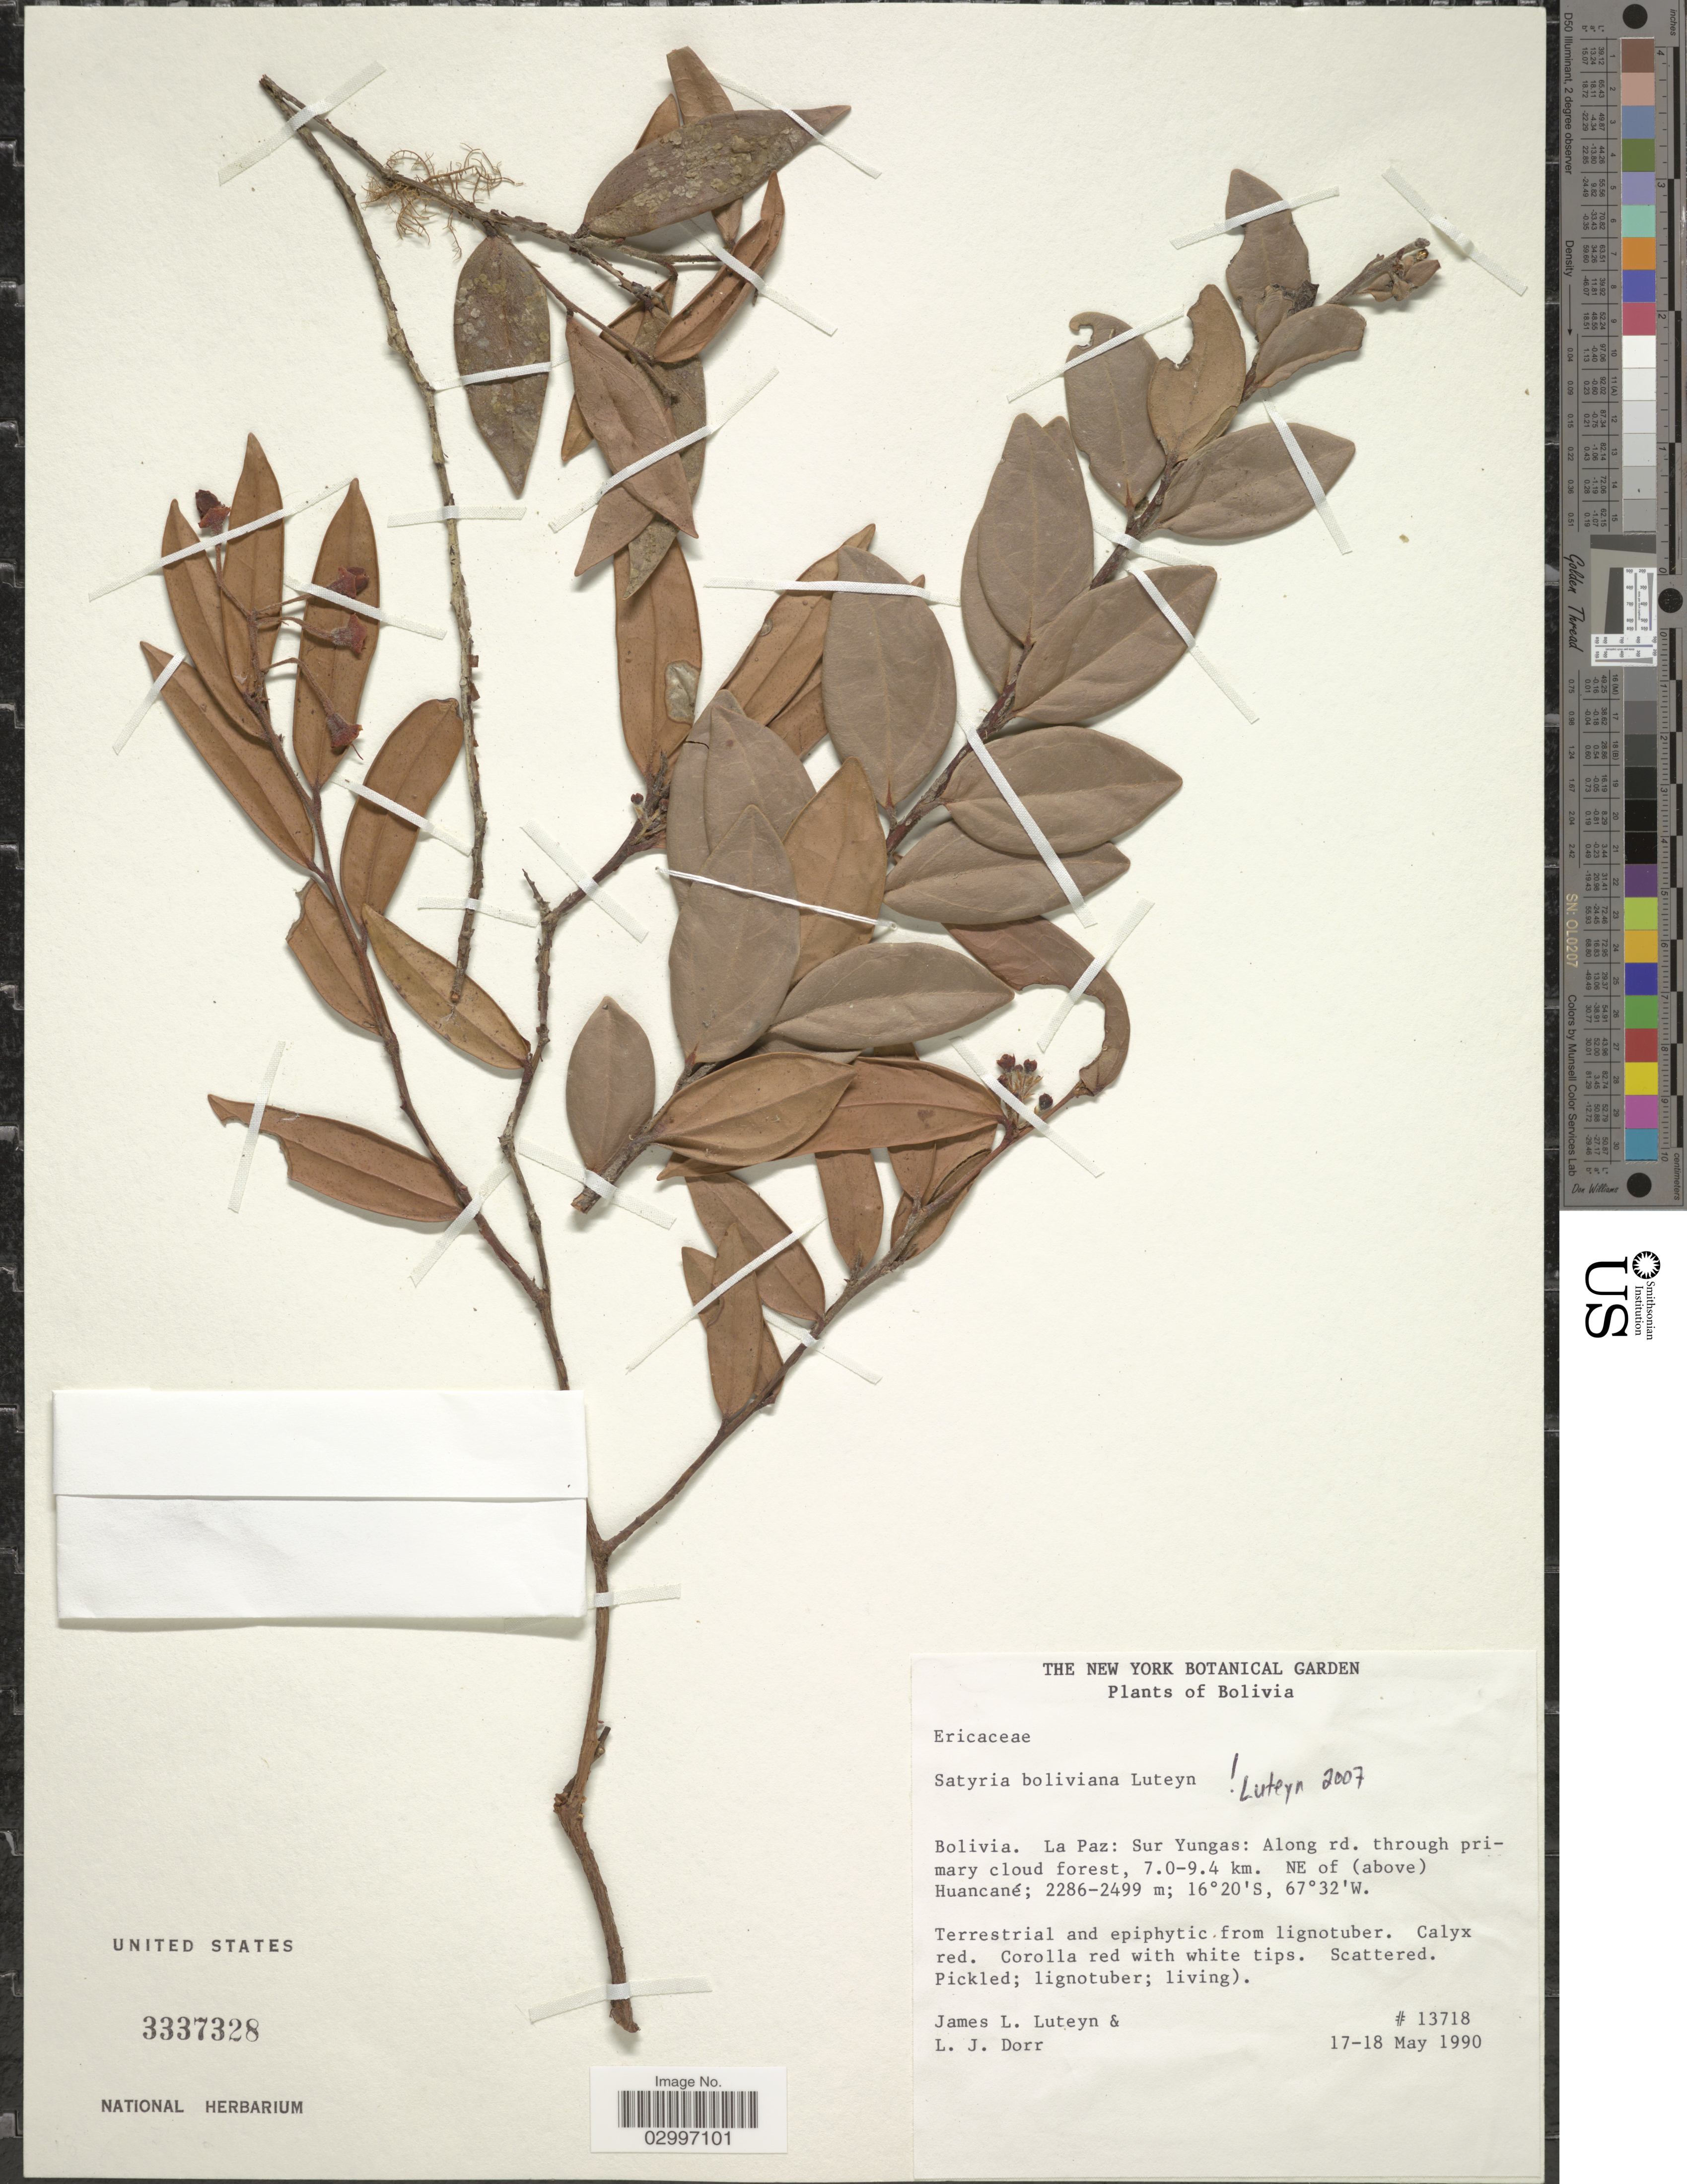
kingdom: Plantae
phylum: Tracheophyta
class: Magnoliopsida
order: Ericales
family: Ericaceae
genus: Satyria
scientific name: Satyria boliviana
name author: Luteyn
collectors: J. Luteyn & L. J. Dorr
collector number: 13718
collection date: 1990-05-17/1990-05-18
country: Bolivia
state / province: La Paz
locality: Sur Yungas: Along rd. through primary cloud forest, 7.0-9.4 km., NE of (above) Huancané.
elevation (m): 2286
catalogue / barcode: US 3337328